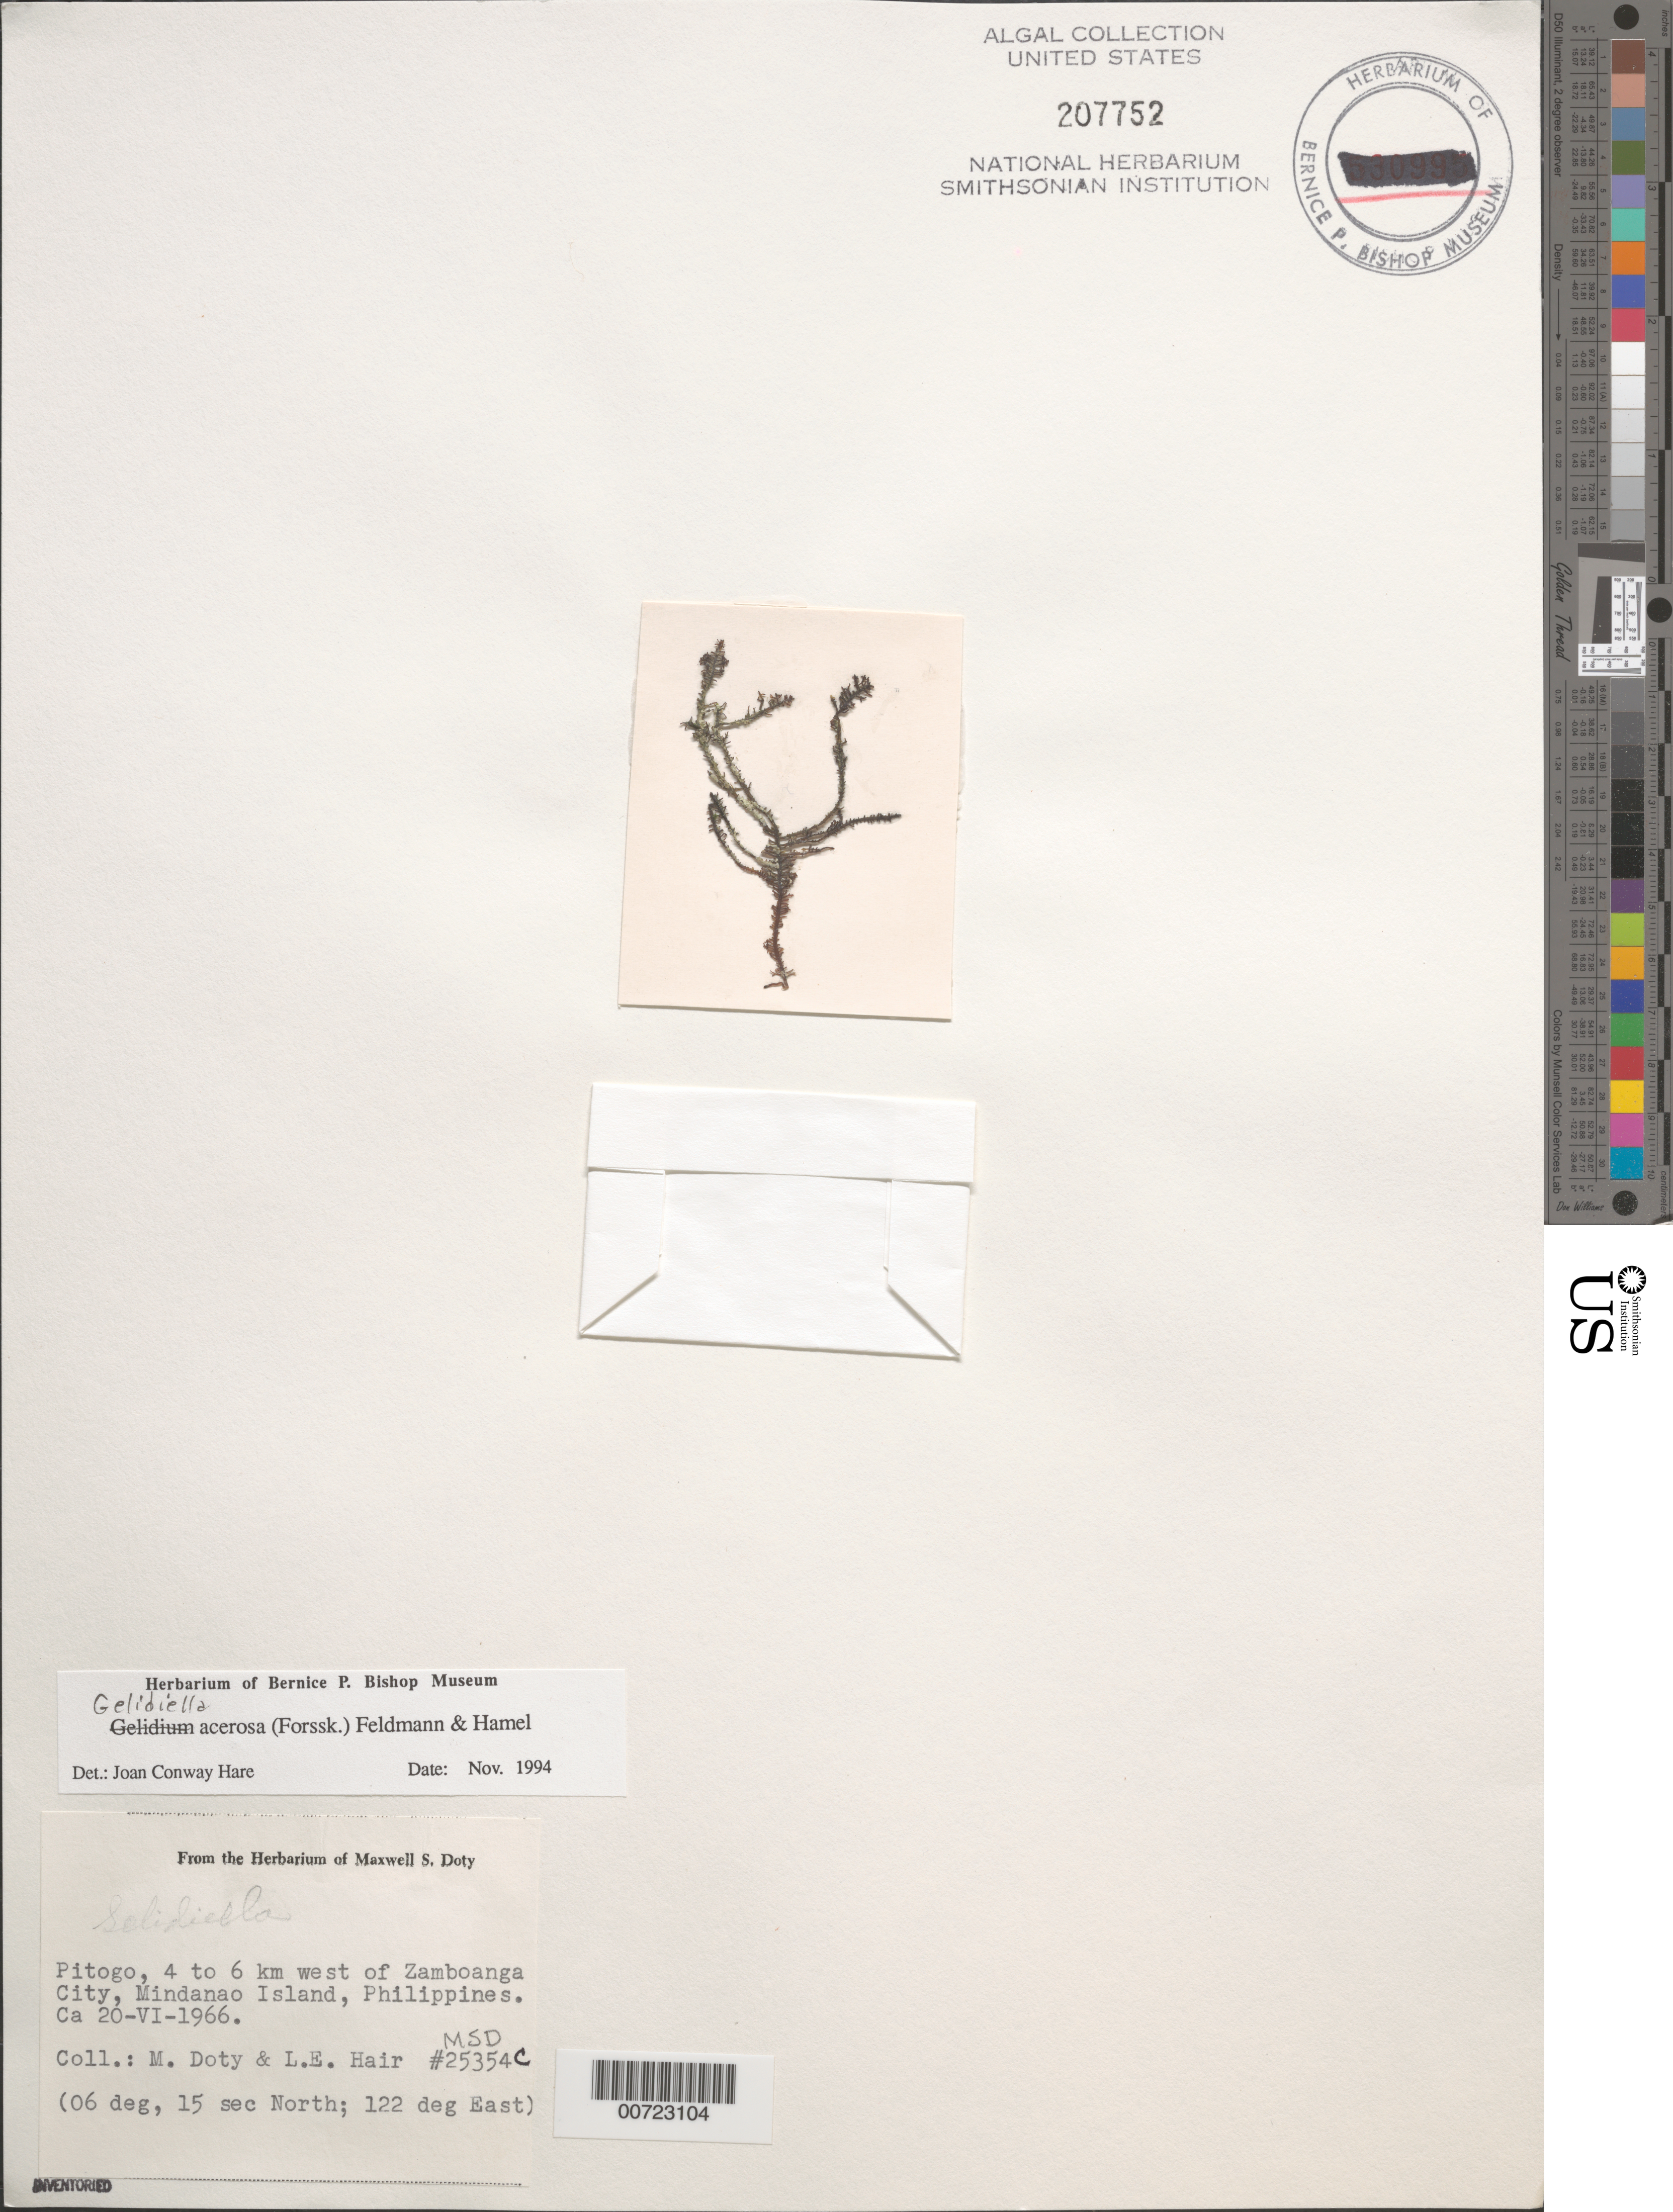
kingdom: Plantae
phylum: Rhodophyta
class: Florideophyceae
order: Gelidiales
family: Gelidiellaceae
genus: Gelidiella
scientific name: Gelidiella acerosa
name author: (Forssk.) Feldmann & G. Hamel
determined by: Hare, Joan Conway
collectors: M. S. Doty & L. Hair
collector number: MSD 25354C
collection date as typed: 20 Jun 1966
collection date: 1966-06-20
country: Philippines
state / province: Zamboanga Peninsula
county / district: Zamboanga del Sur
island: Mindanao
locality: Pitogo, 4 to 6 km west of City of Zamboanga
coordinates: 6 deg, 15 sec, North, 122 deg, East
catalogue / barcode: US 207752